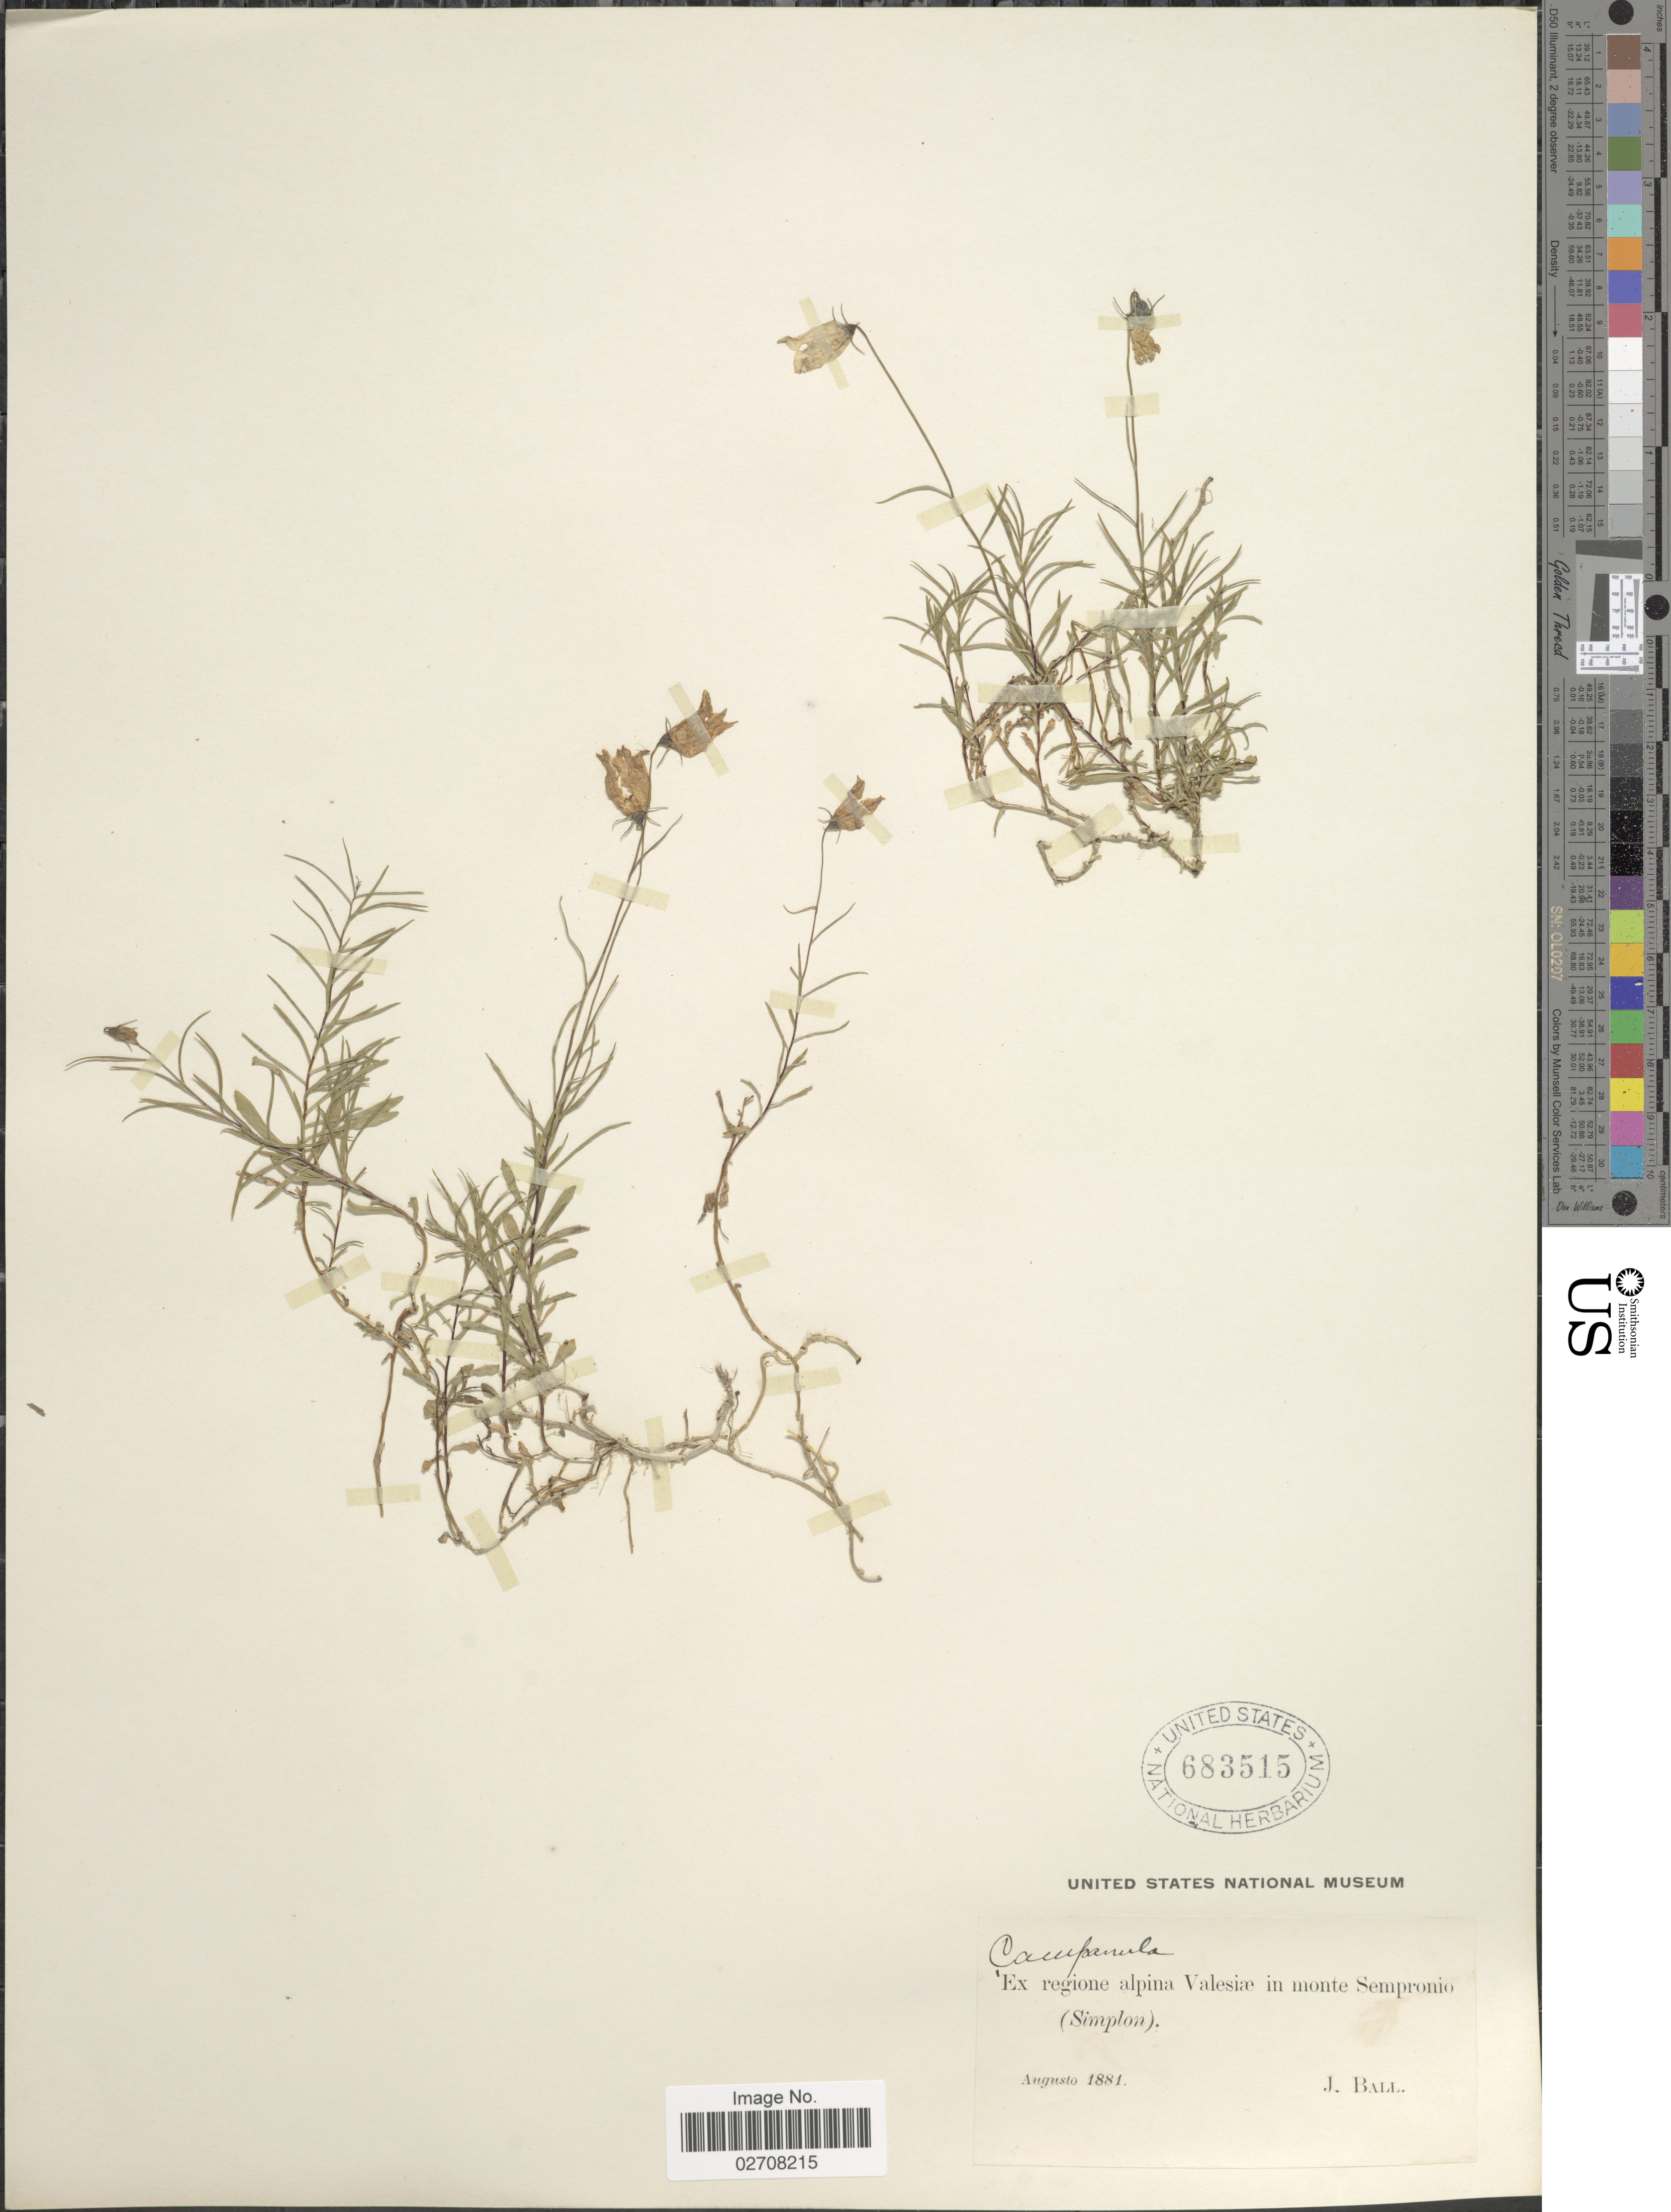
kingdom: Plantae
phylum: Tracheophyta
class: Magnoliopsida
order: Asterales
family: Campanulaceae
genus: Campanula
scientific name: Campanula sp.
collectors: J. Ball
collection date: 1881-08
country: Switzerland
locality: Regione alpina Valesiae in monte Sempronio (Simplon)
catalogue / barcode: US 683515